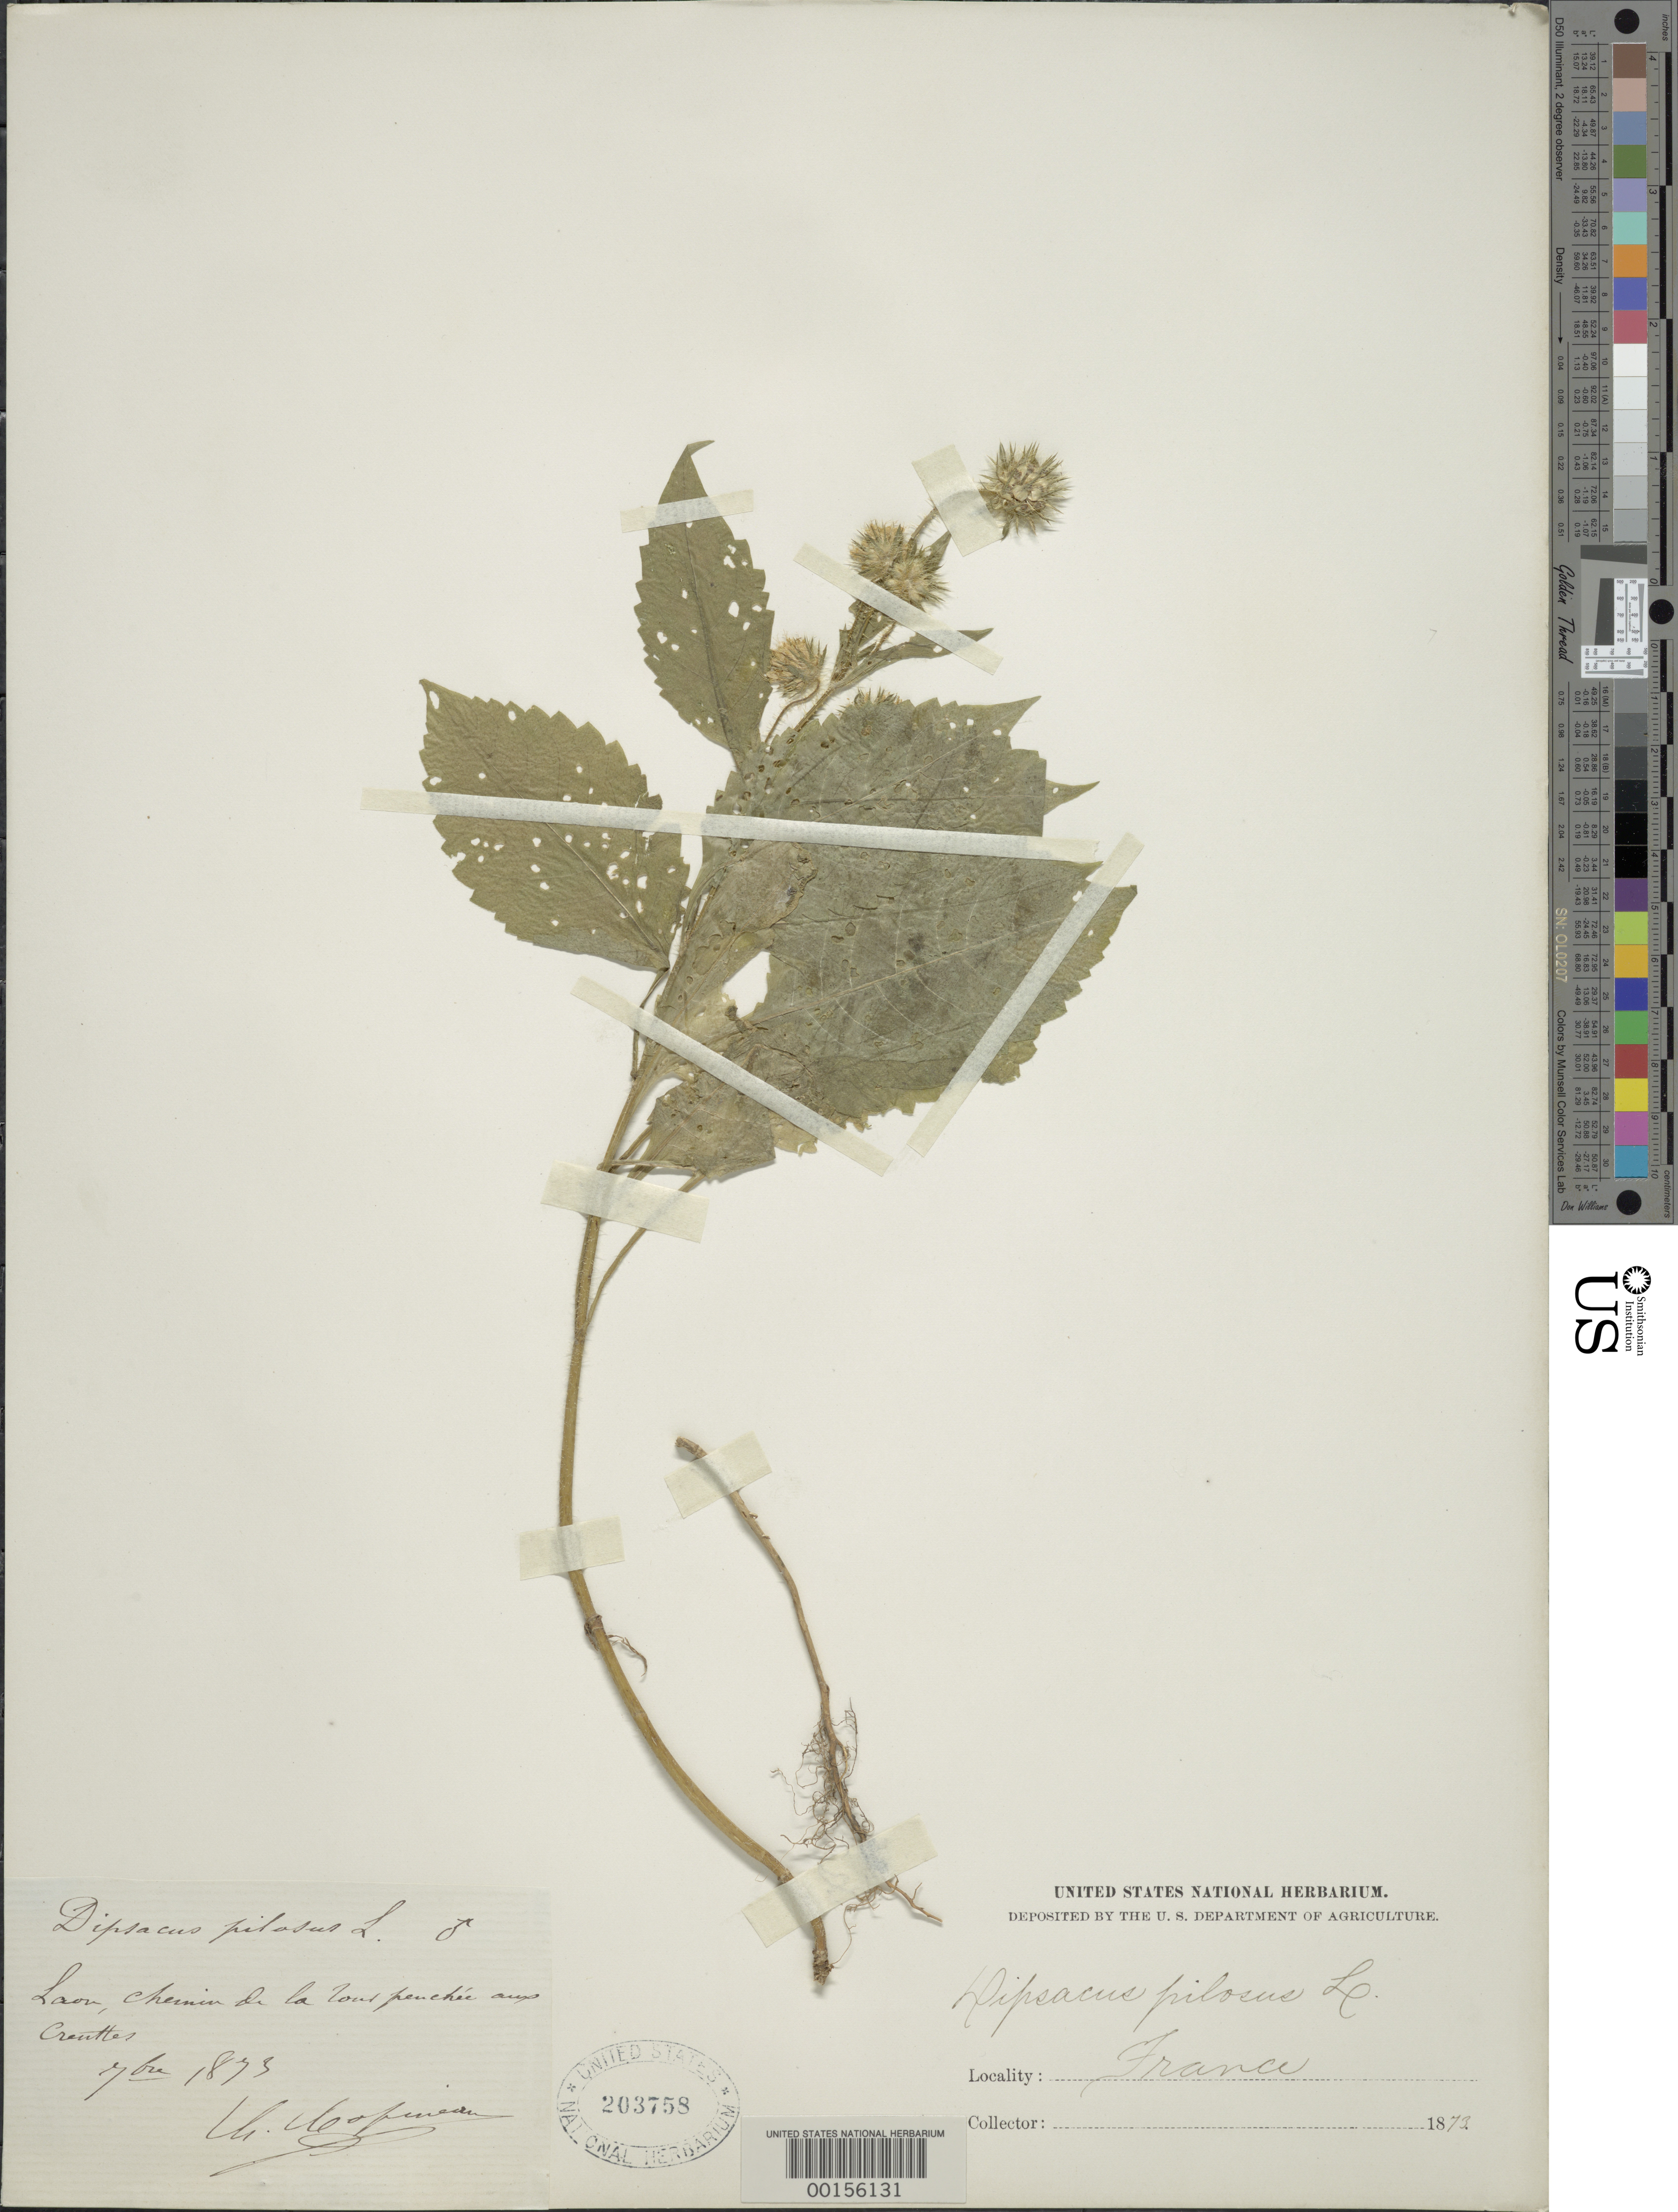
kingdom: Plantae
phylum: Tracheophyta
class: Magnoliopsida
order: Dipsacales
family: Caprifoliaceae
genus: Dipsacus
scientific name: Dipsacus pilosus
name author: L.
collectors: C. Copineau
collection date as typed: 07 Feb 1873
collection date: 1873-02-07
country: France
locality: Cronttes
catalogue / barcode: US 203758